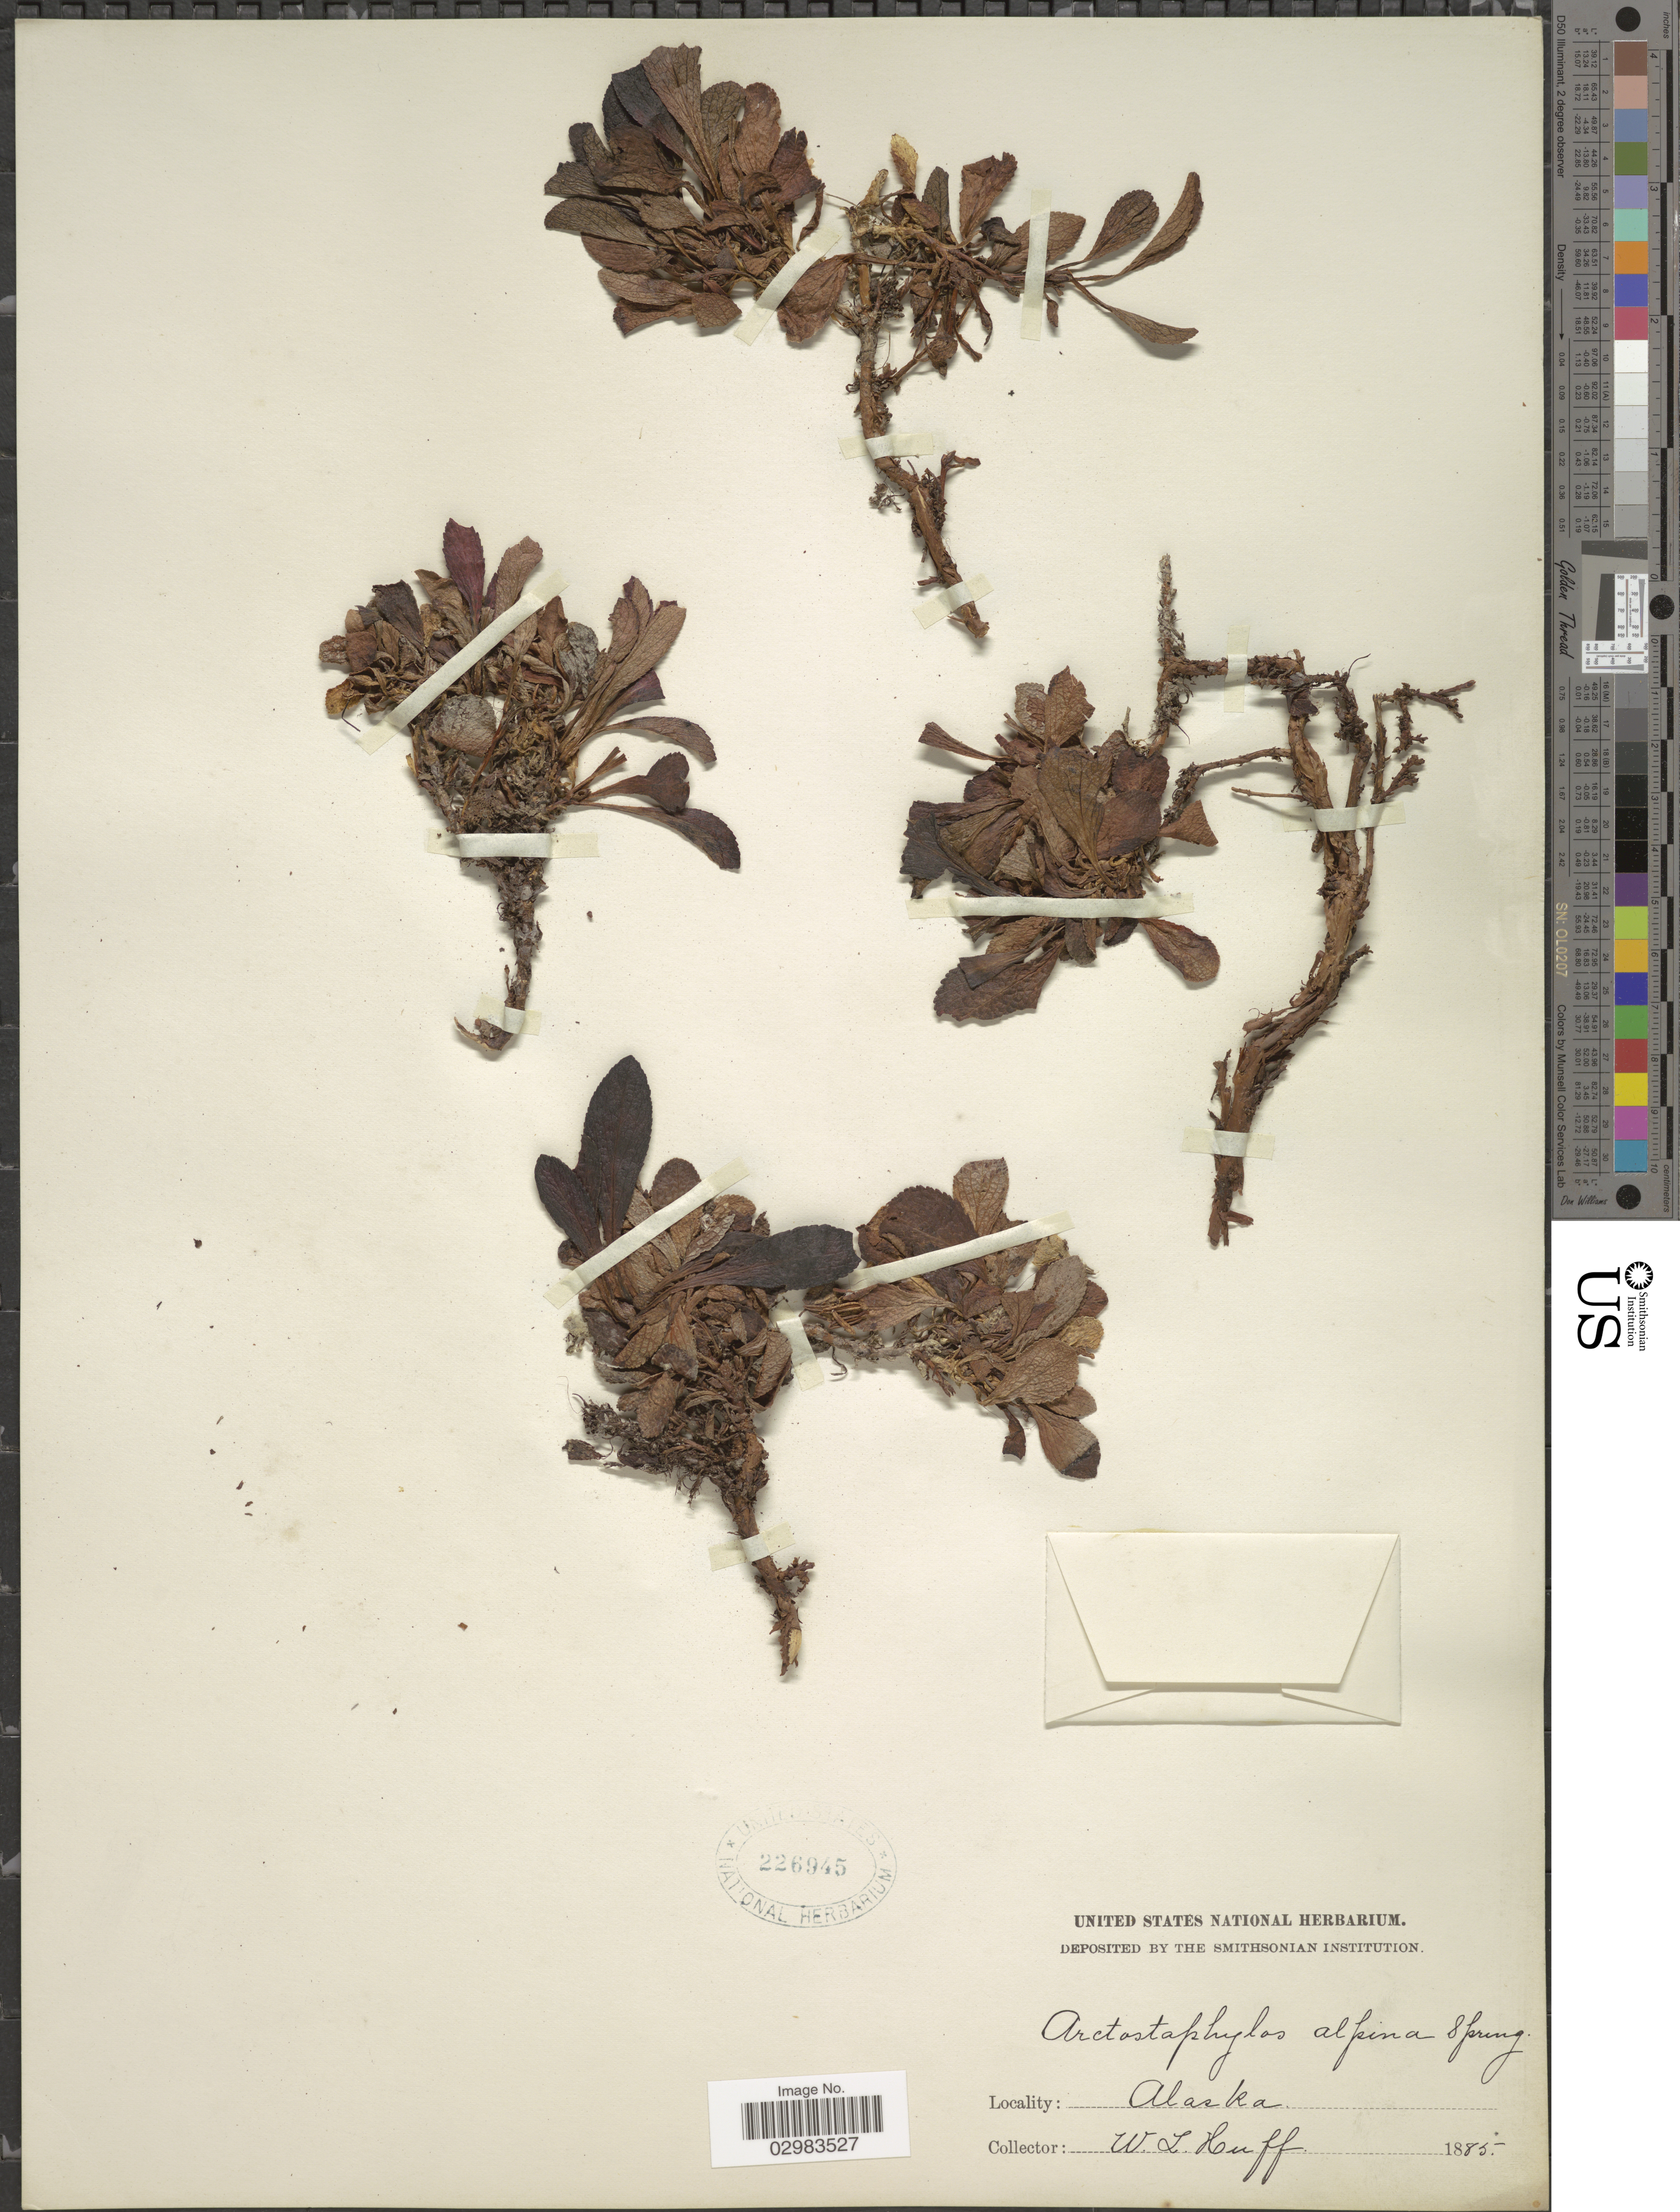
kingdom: Plantae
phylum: Tracheophyta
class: Magnoliopsida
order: Ericales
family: Ericaceae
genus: Arctostaphylos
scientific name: Arctostaphylos alpina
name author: (L.) Spreng.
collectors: W. Huff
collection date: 1885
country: United States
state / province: Alaska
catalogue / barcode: US 226945